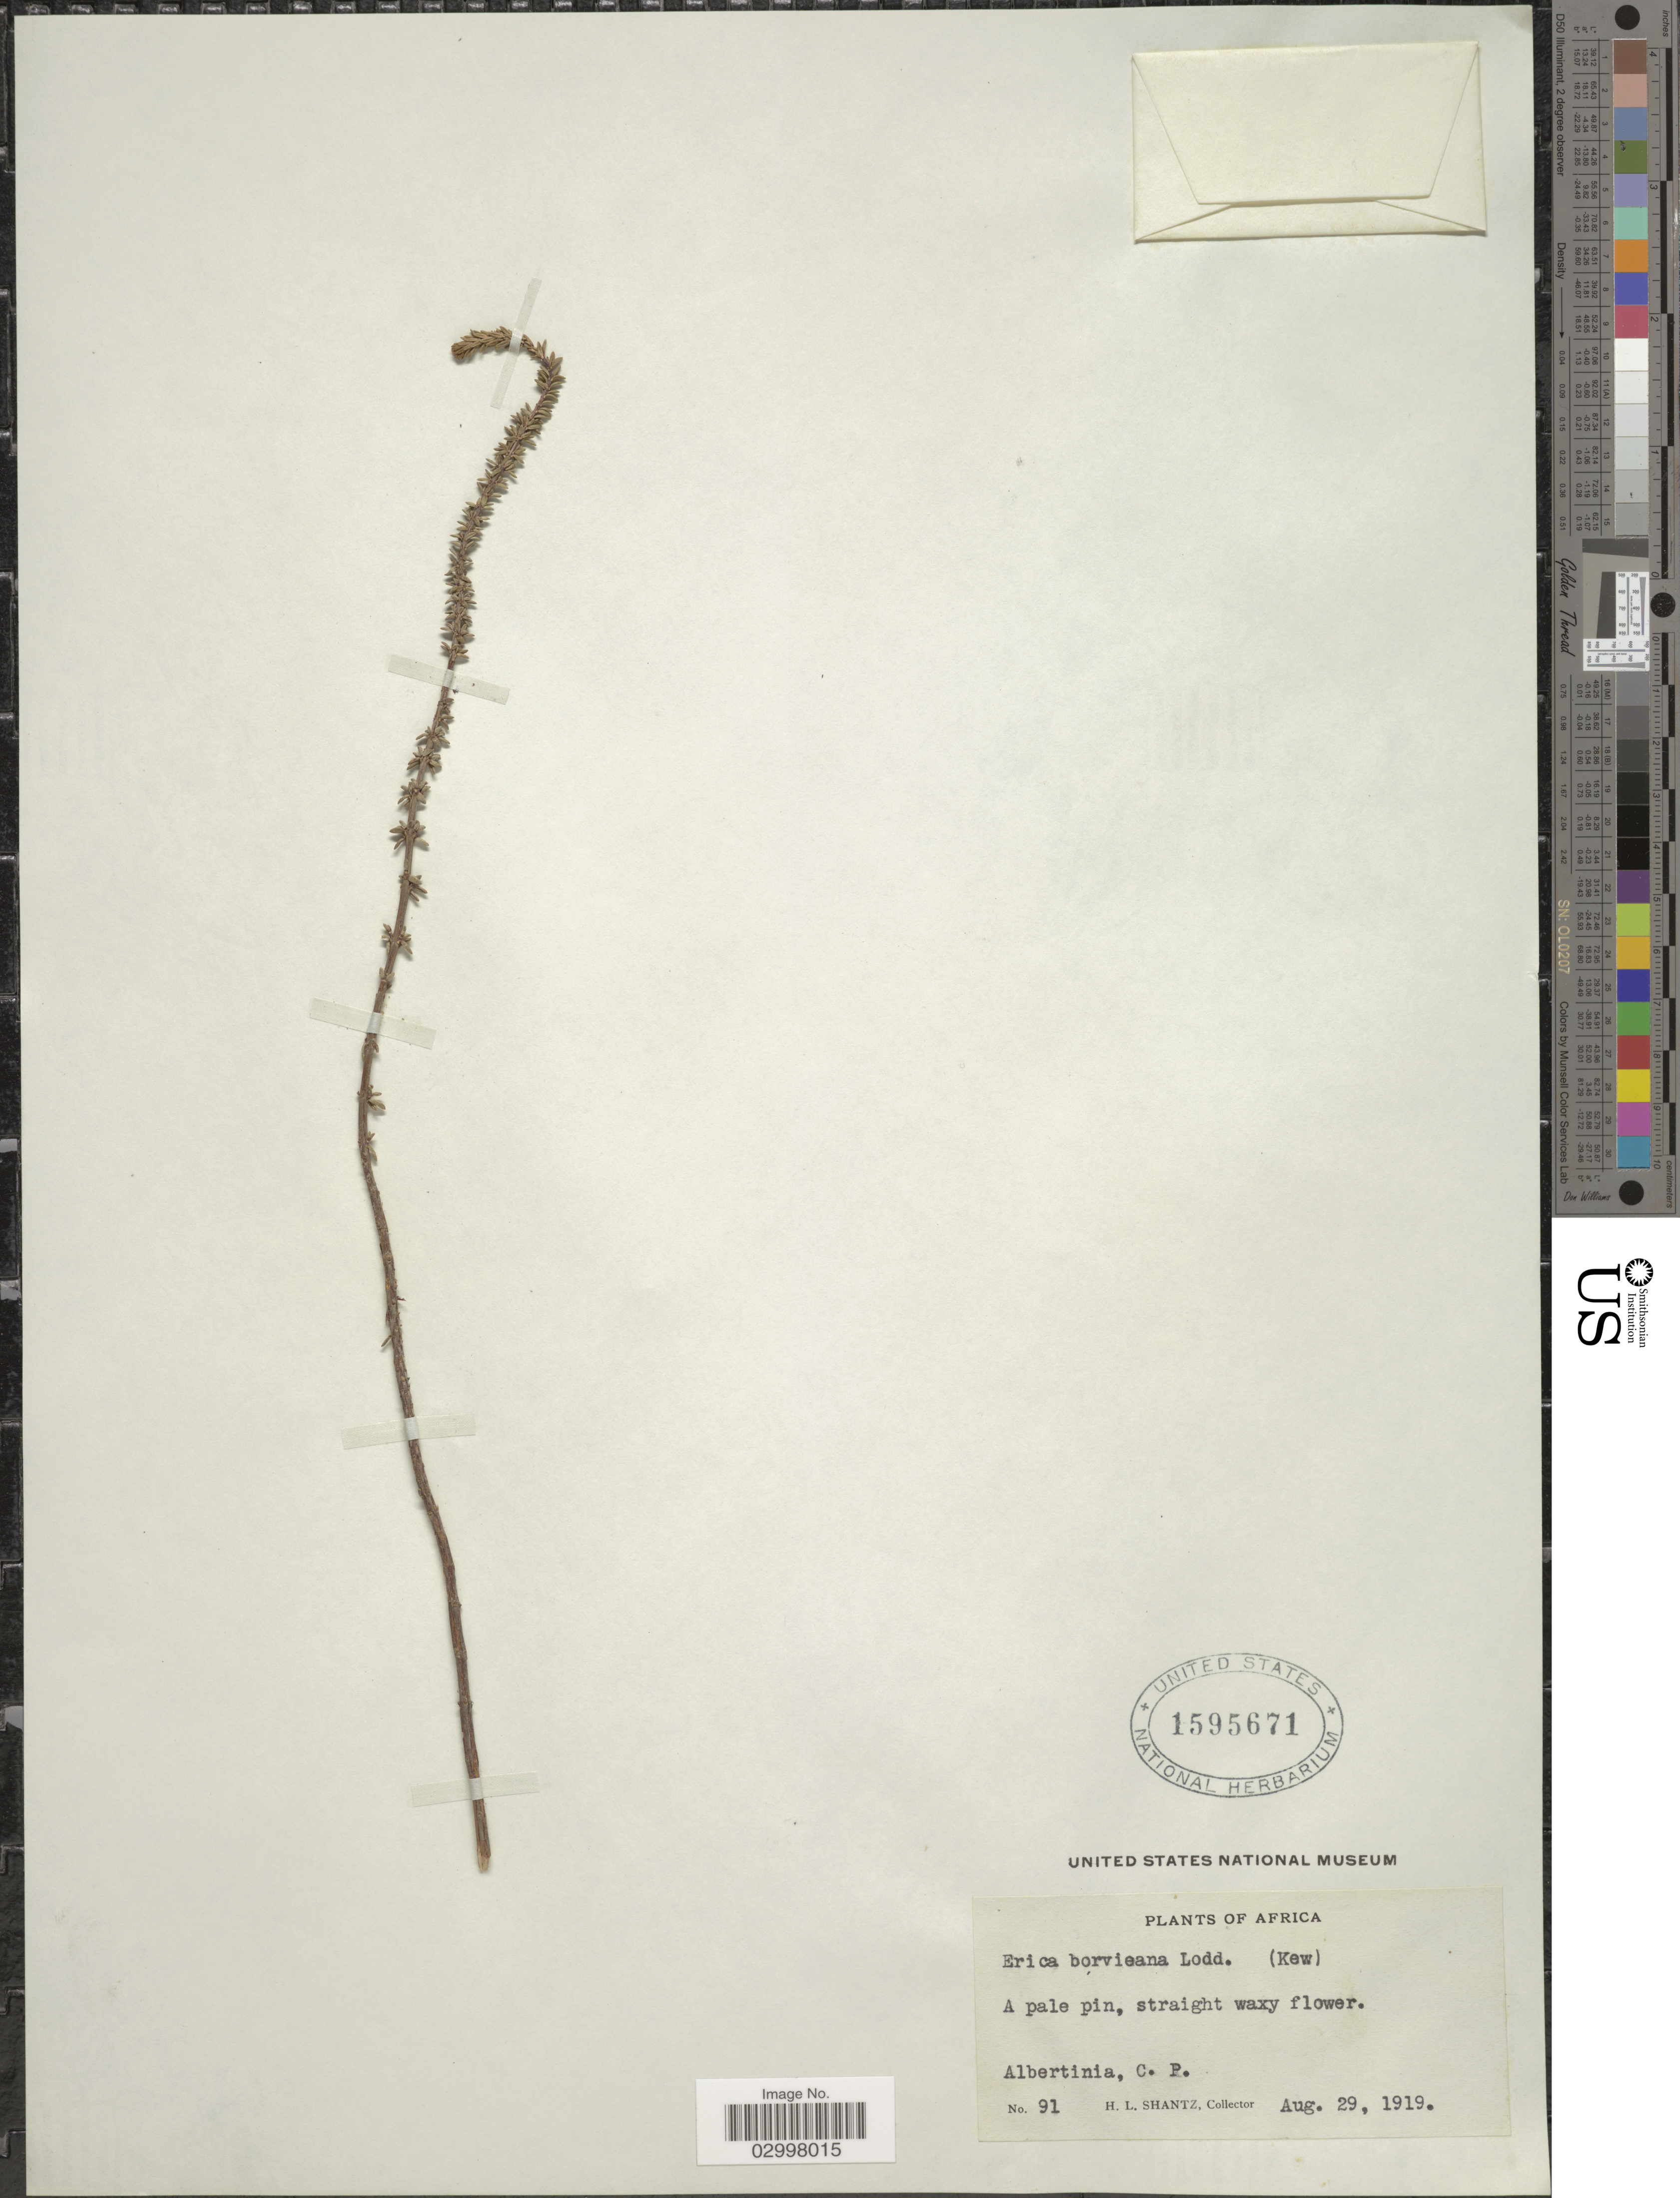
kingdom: Plantae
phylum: Tracheophyta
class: Magnoliopsida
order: Ericales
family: Ericaceae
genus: Erica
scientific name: Erica bowieana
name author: Lodd.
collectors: H. Shantz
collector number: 91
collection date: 1919-08-29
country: South Africa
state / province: Western Cape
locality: Albertinia.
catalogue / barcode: US 1595671